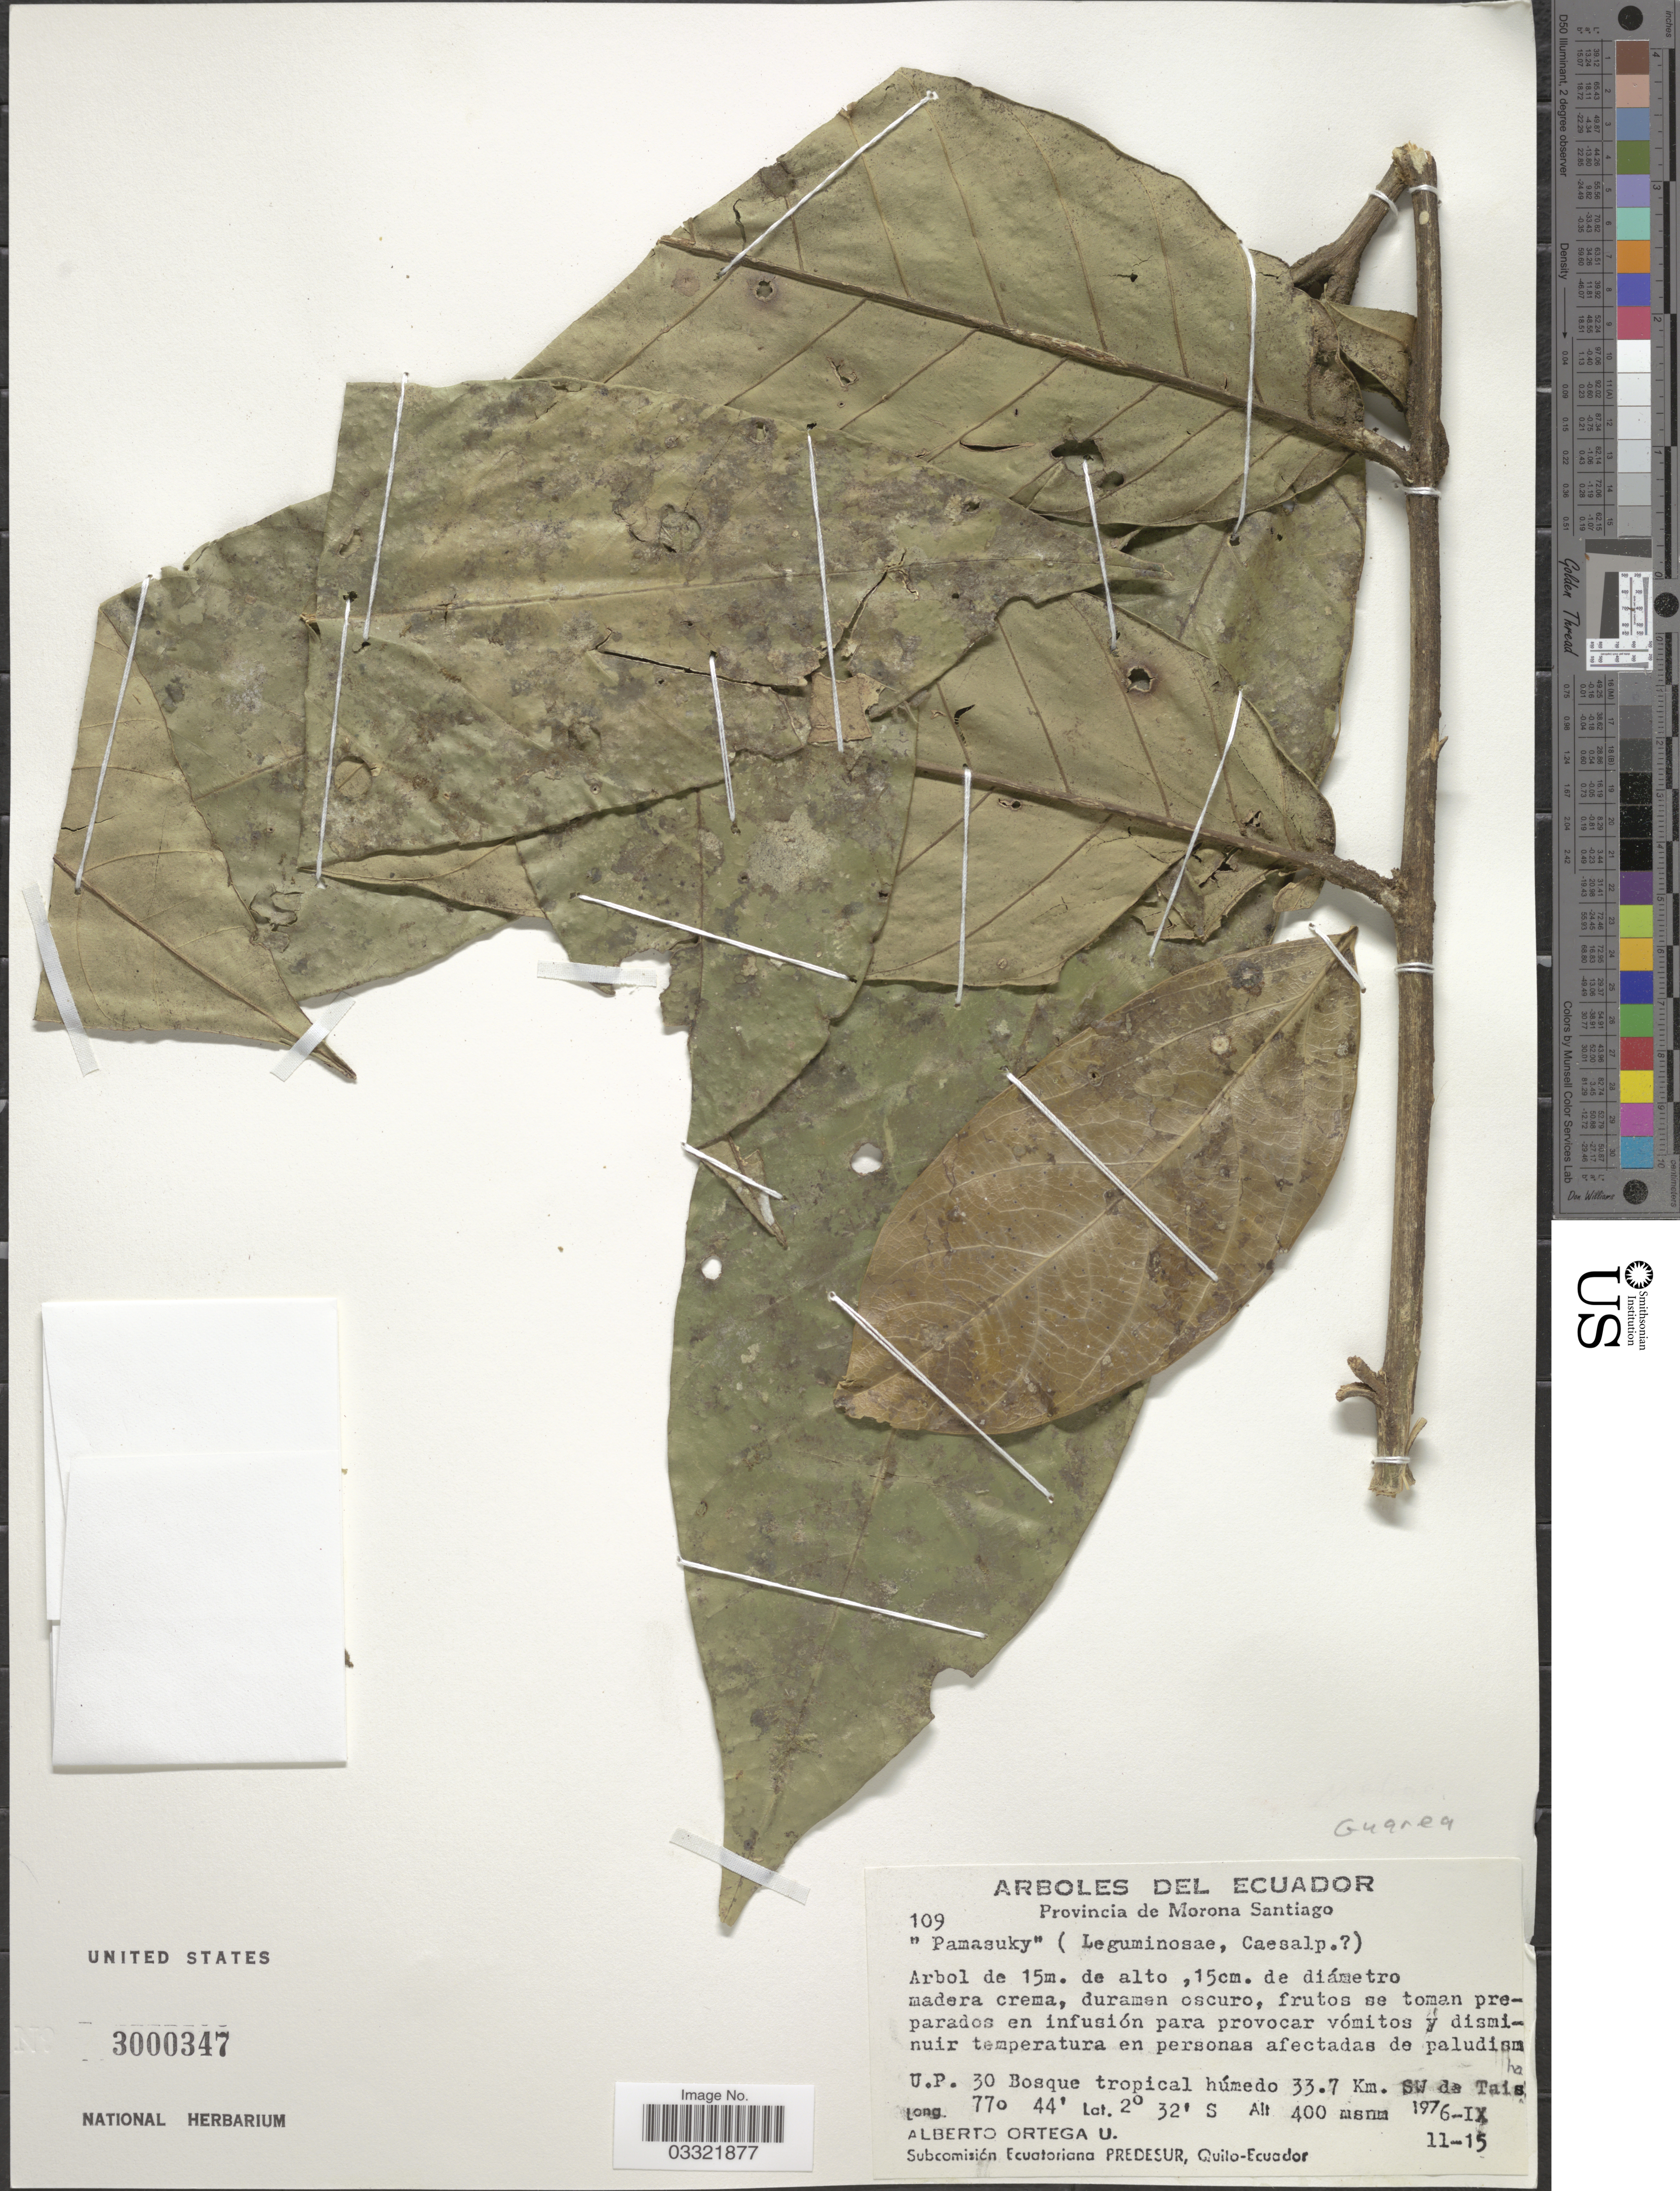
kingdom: Plantae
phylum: Tracheophyta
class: Magnoliopsida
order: Sapindales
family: Meliaceae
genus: Guarea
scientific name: Guarea sp.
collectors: A. T. Ortega U.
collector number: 109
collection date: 1976-09-11/1976-09-15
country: Ecuador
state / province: Morona-Santiago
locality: U.P. 30 Bosque tropical húmedo 33.7 Km. SW da Taisha.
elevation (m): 400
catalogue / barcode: US 3000347